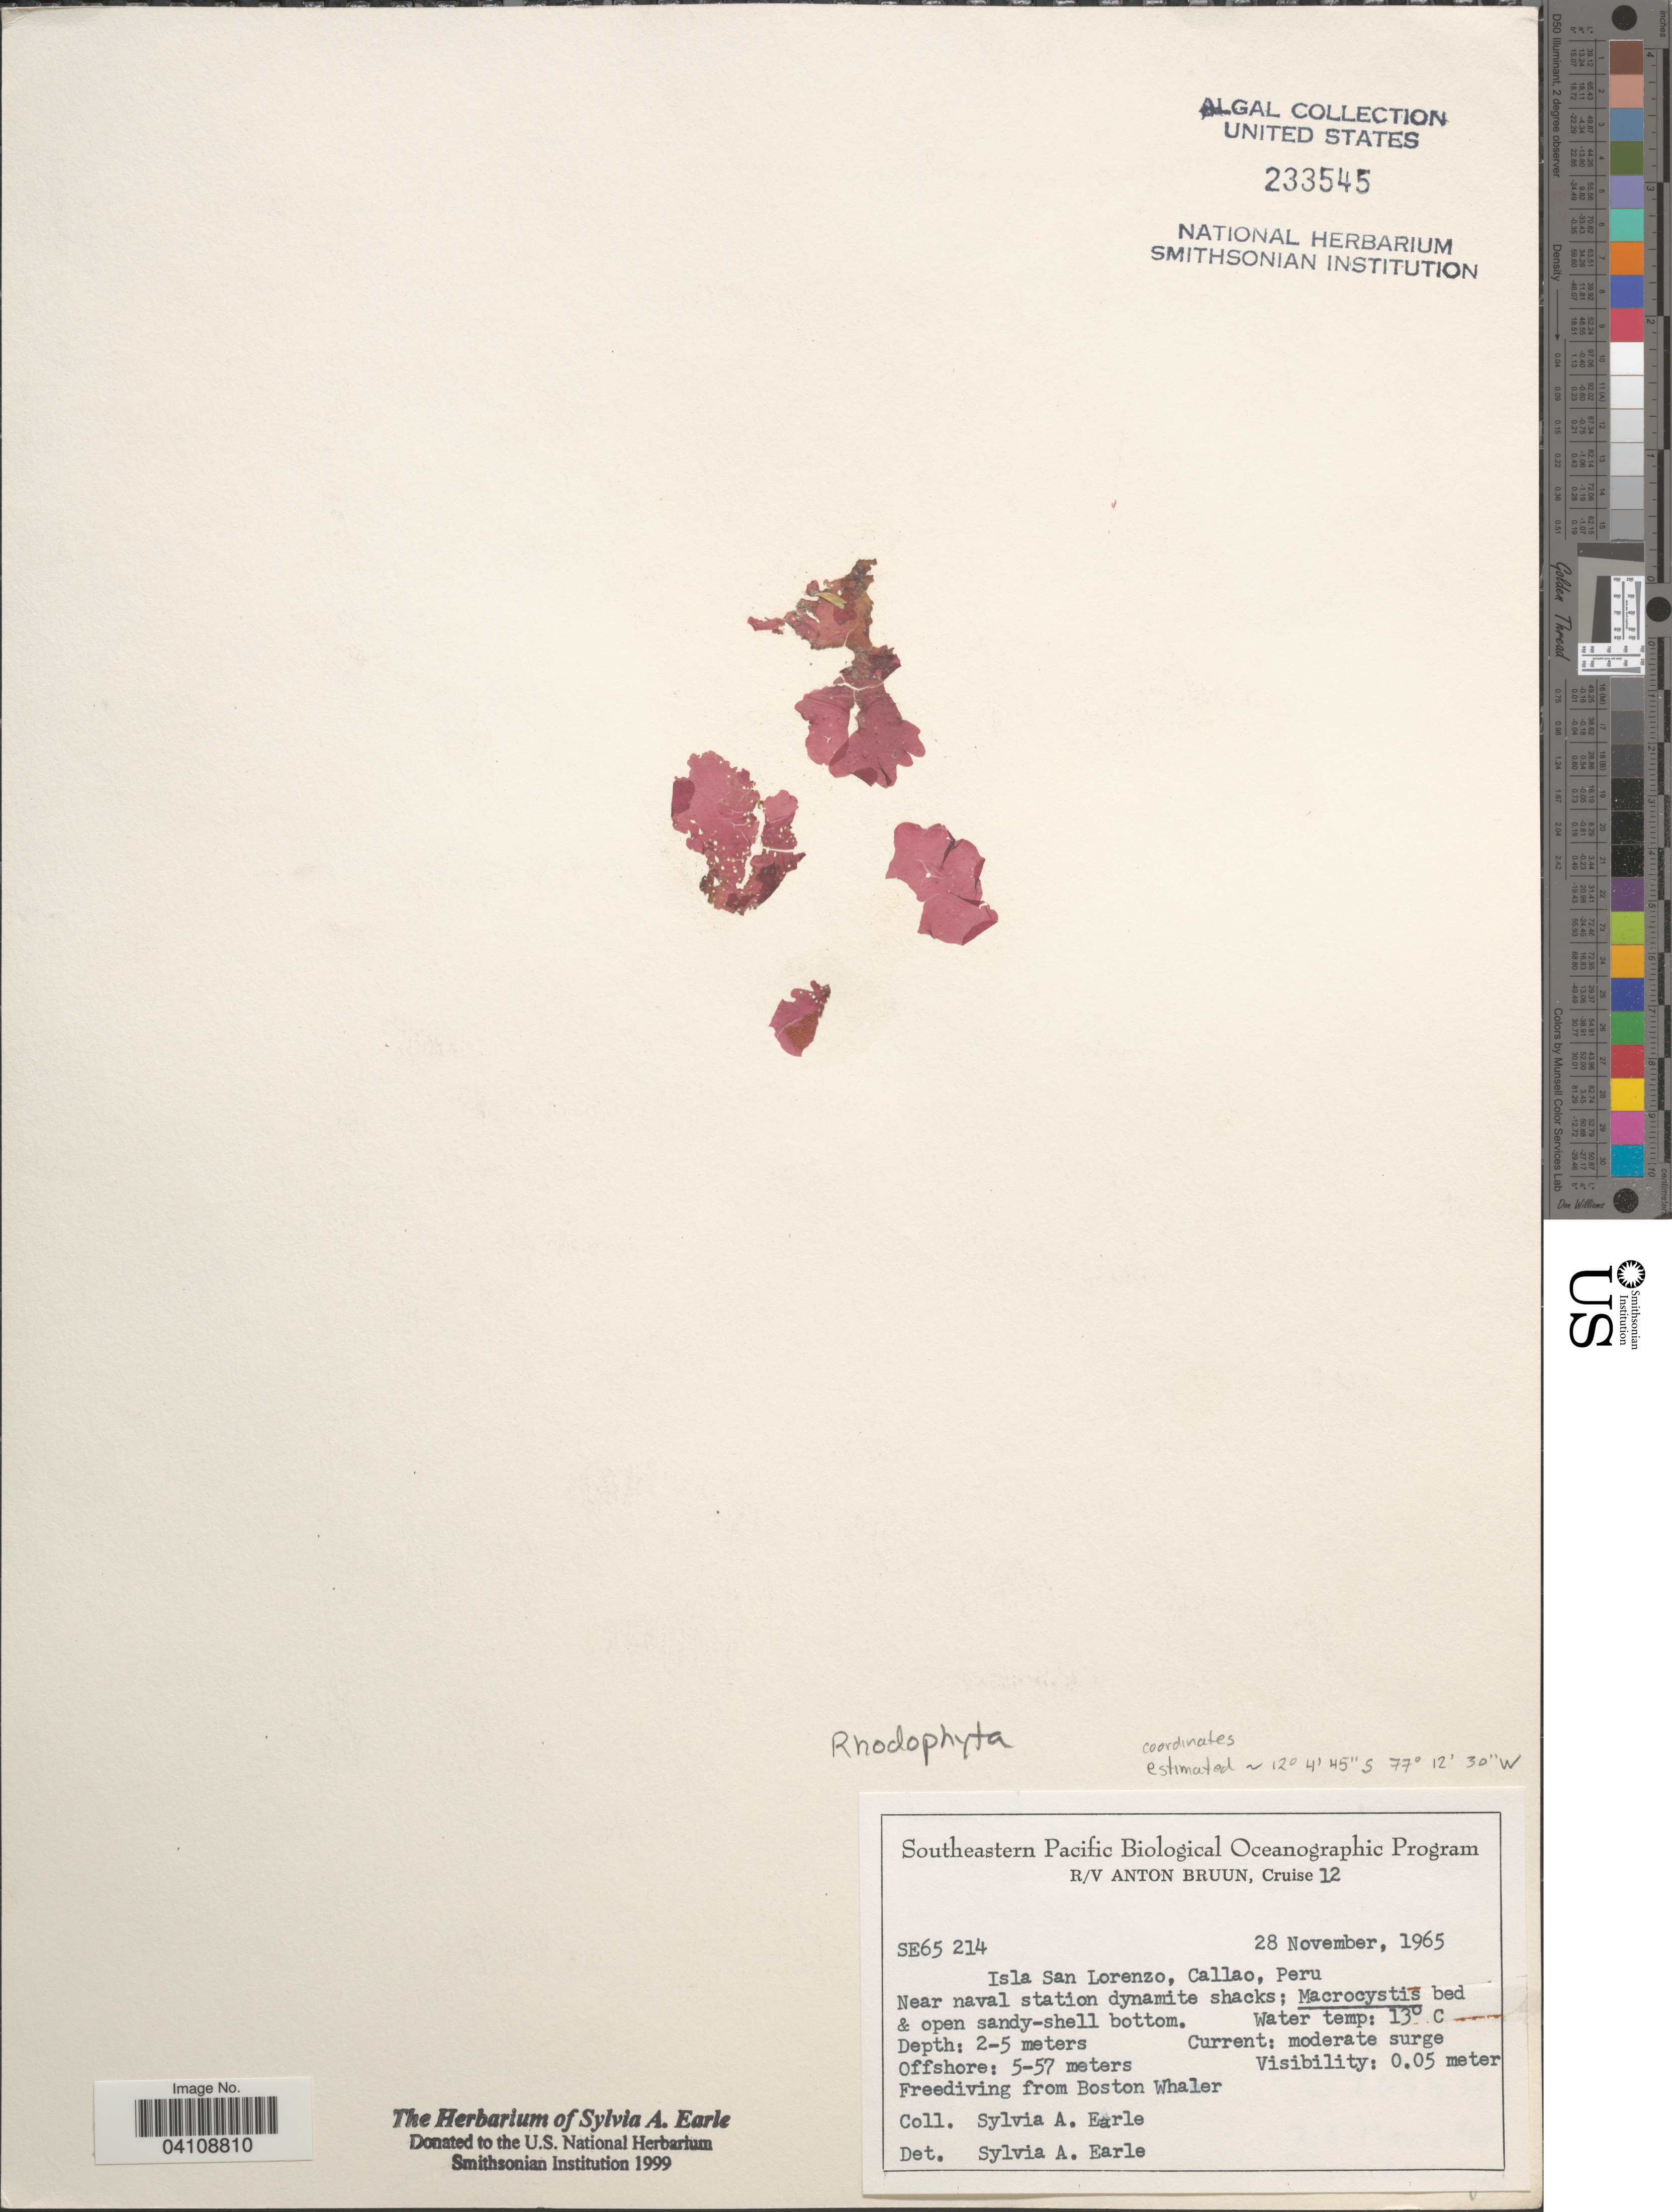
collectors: S. A. Earle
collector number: SE65214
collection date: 1965-11-28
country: Peru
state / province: Callao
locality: Isla San Lorenzo. Near naval station dynamite shacks.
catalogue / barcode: US 233545